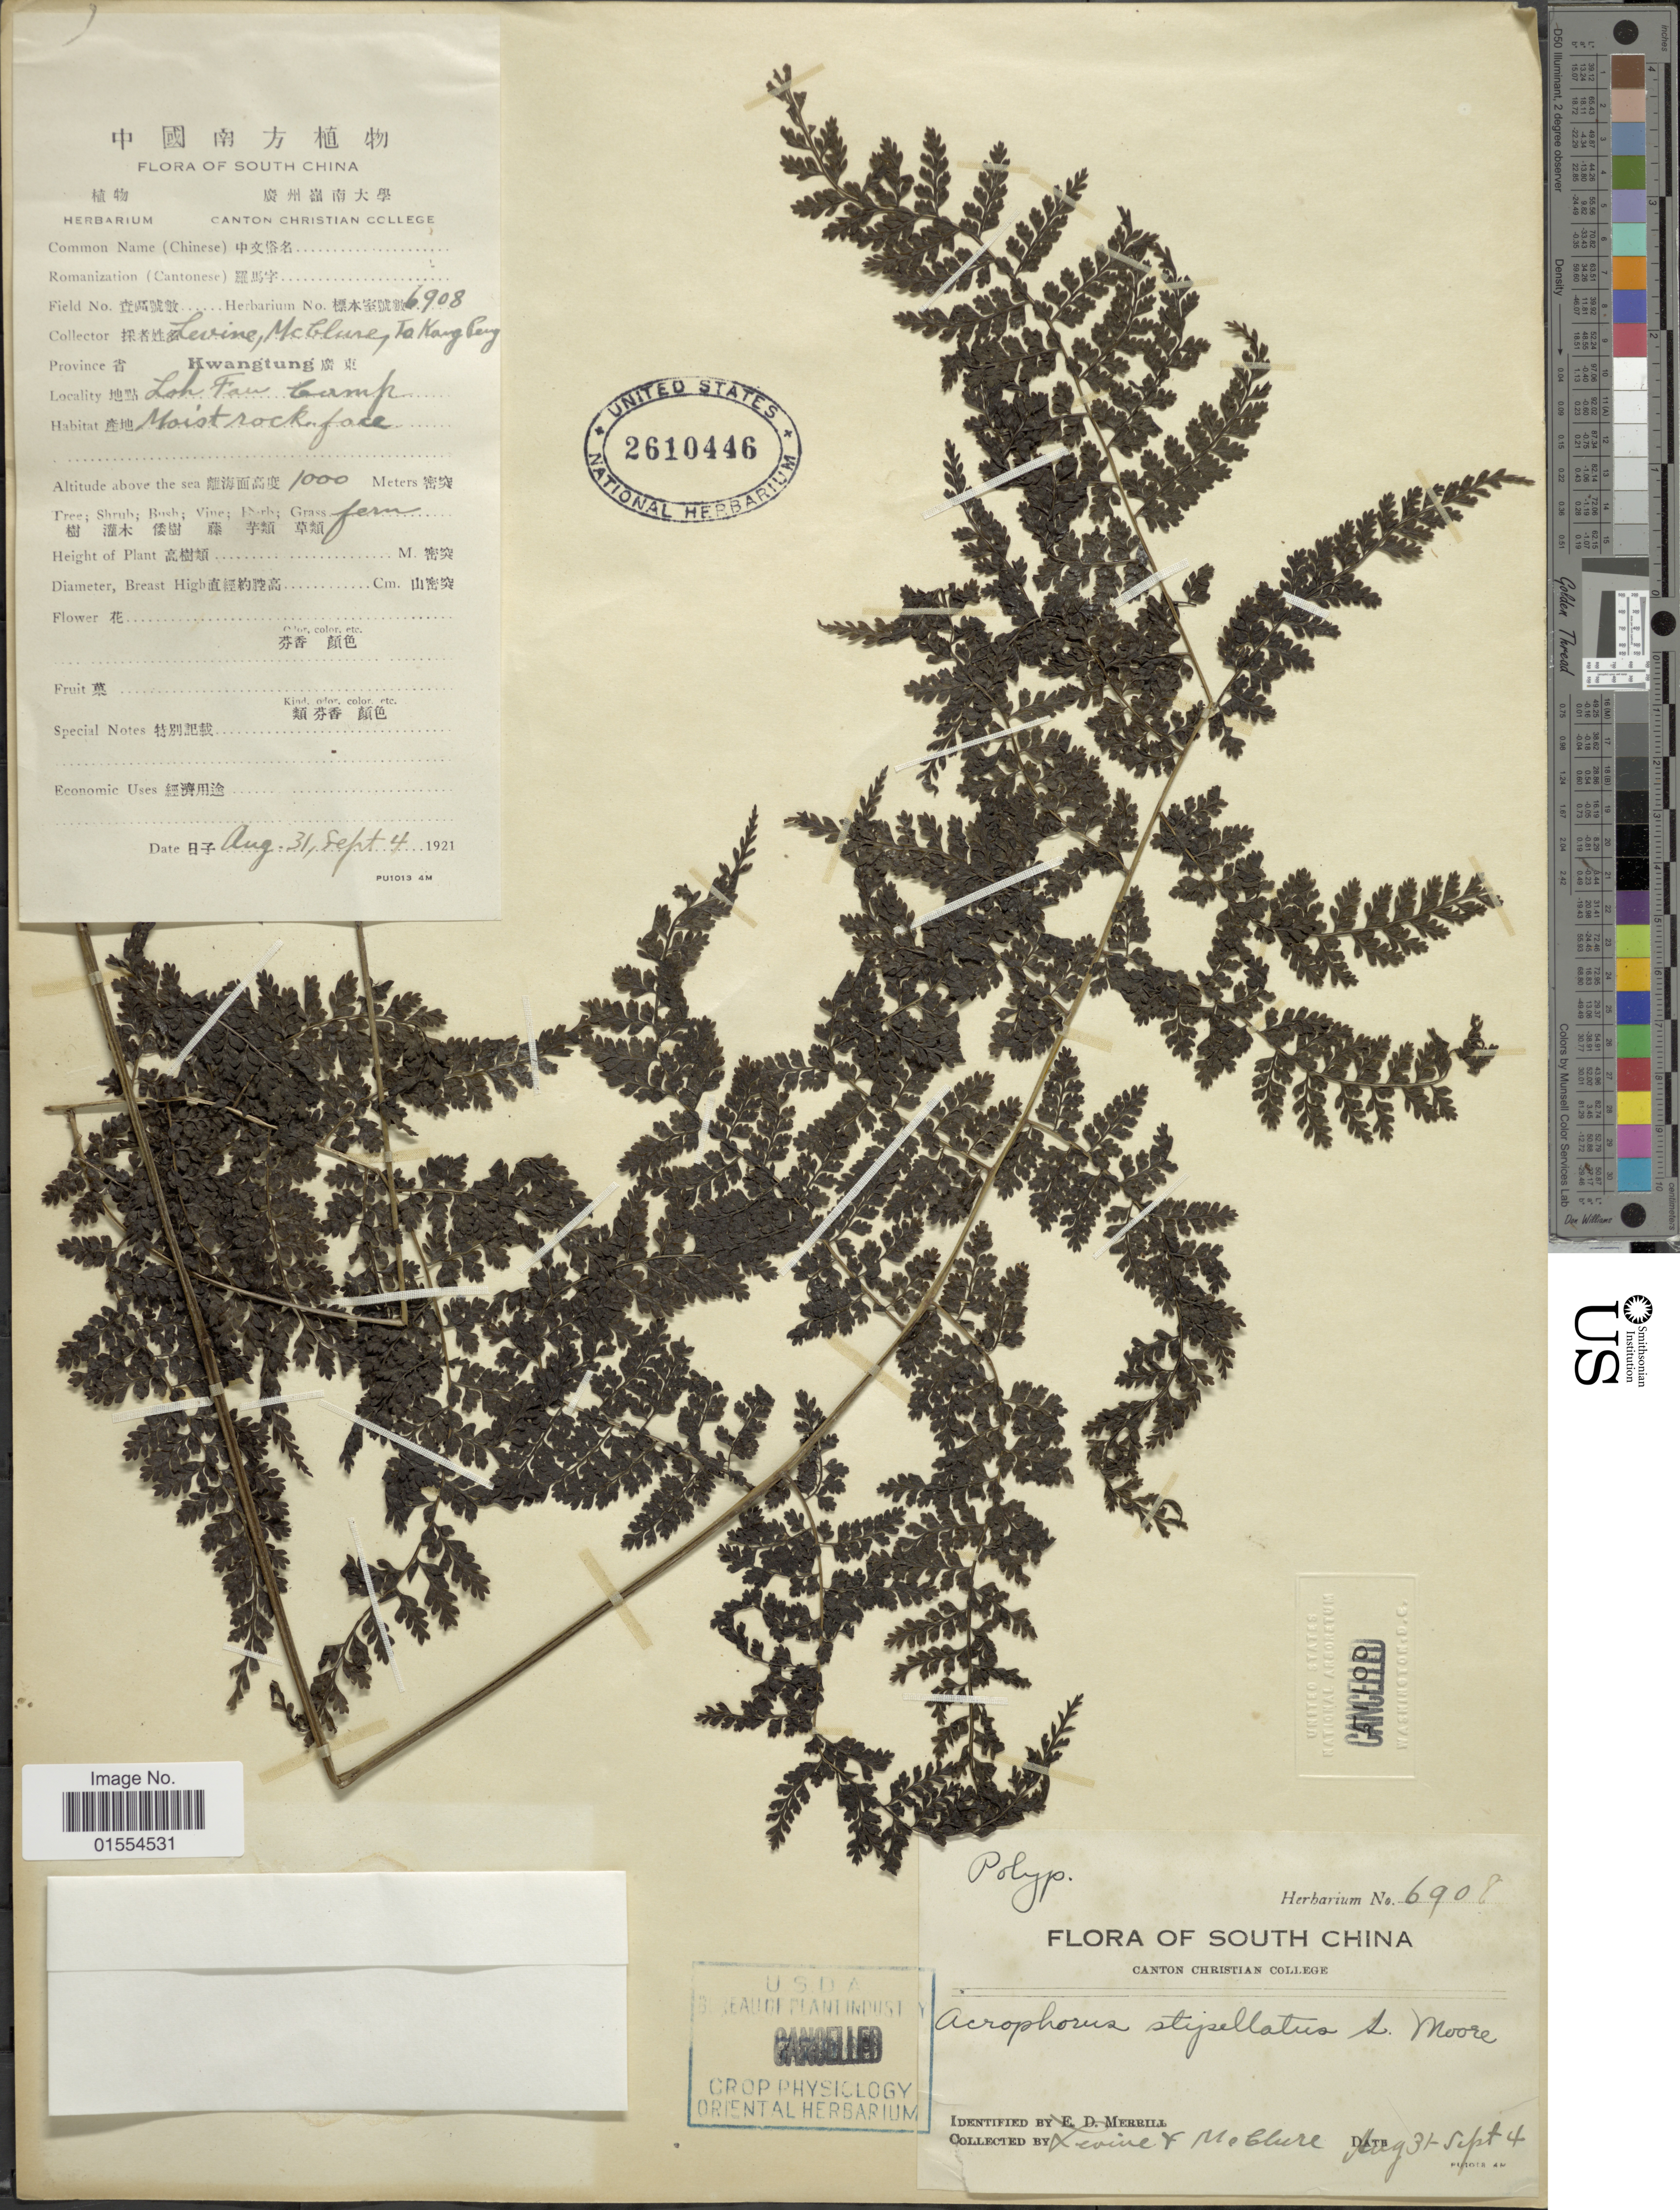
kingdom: Plantae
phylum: Tracheophyta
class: Polypodiopsida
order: Polypodiales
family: Dryopteridaceae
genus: Dryopteris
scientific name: Dryopteris nodosa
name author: (C. Presl) Li Bing Zhang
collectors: -. Levine, McClure, -- & T. K. Peng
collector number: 6908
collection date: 1921-08-31/1921-09-04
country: China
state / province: Guangdong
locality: South China, Kwangtung, Loh Fau Camp [interpreted]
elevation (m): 1000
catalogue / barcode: US 2610446